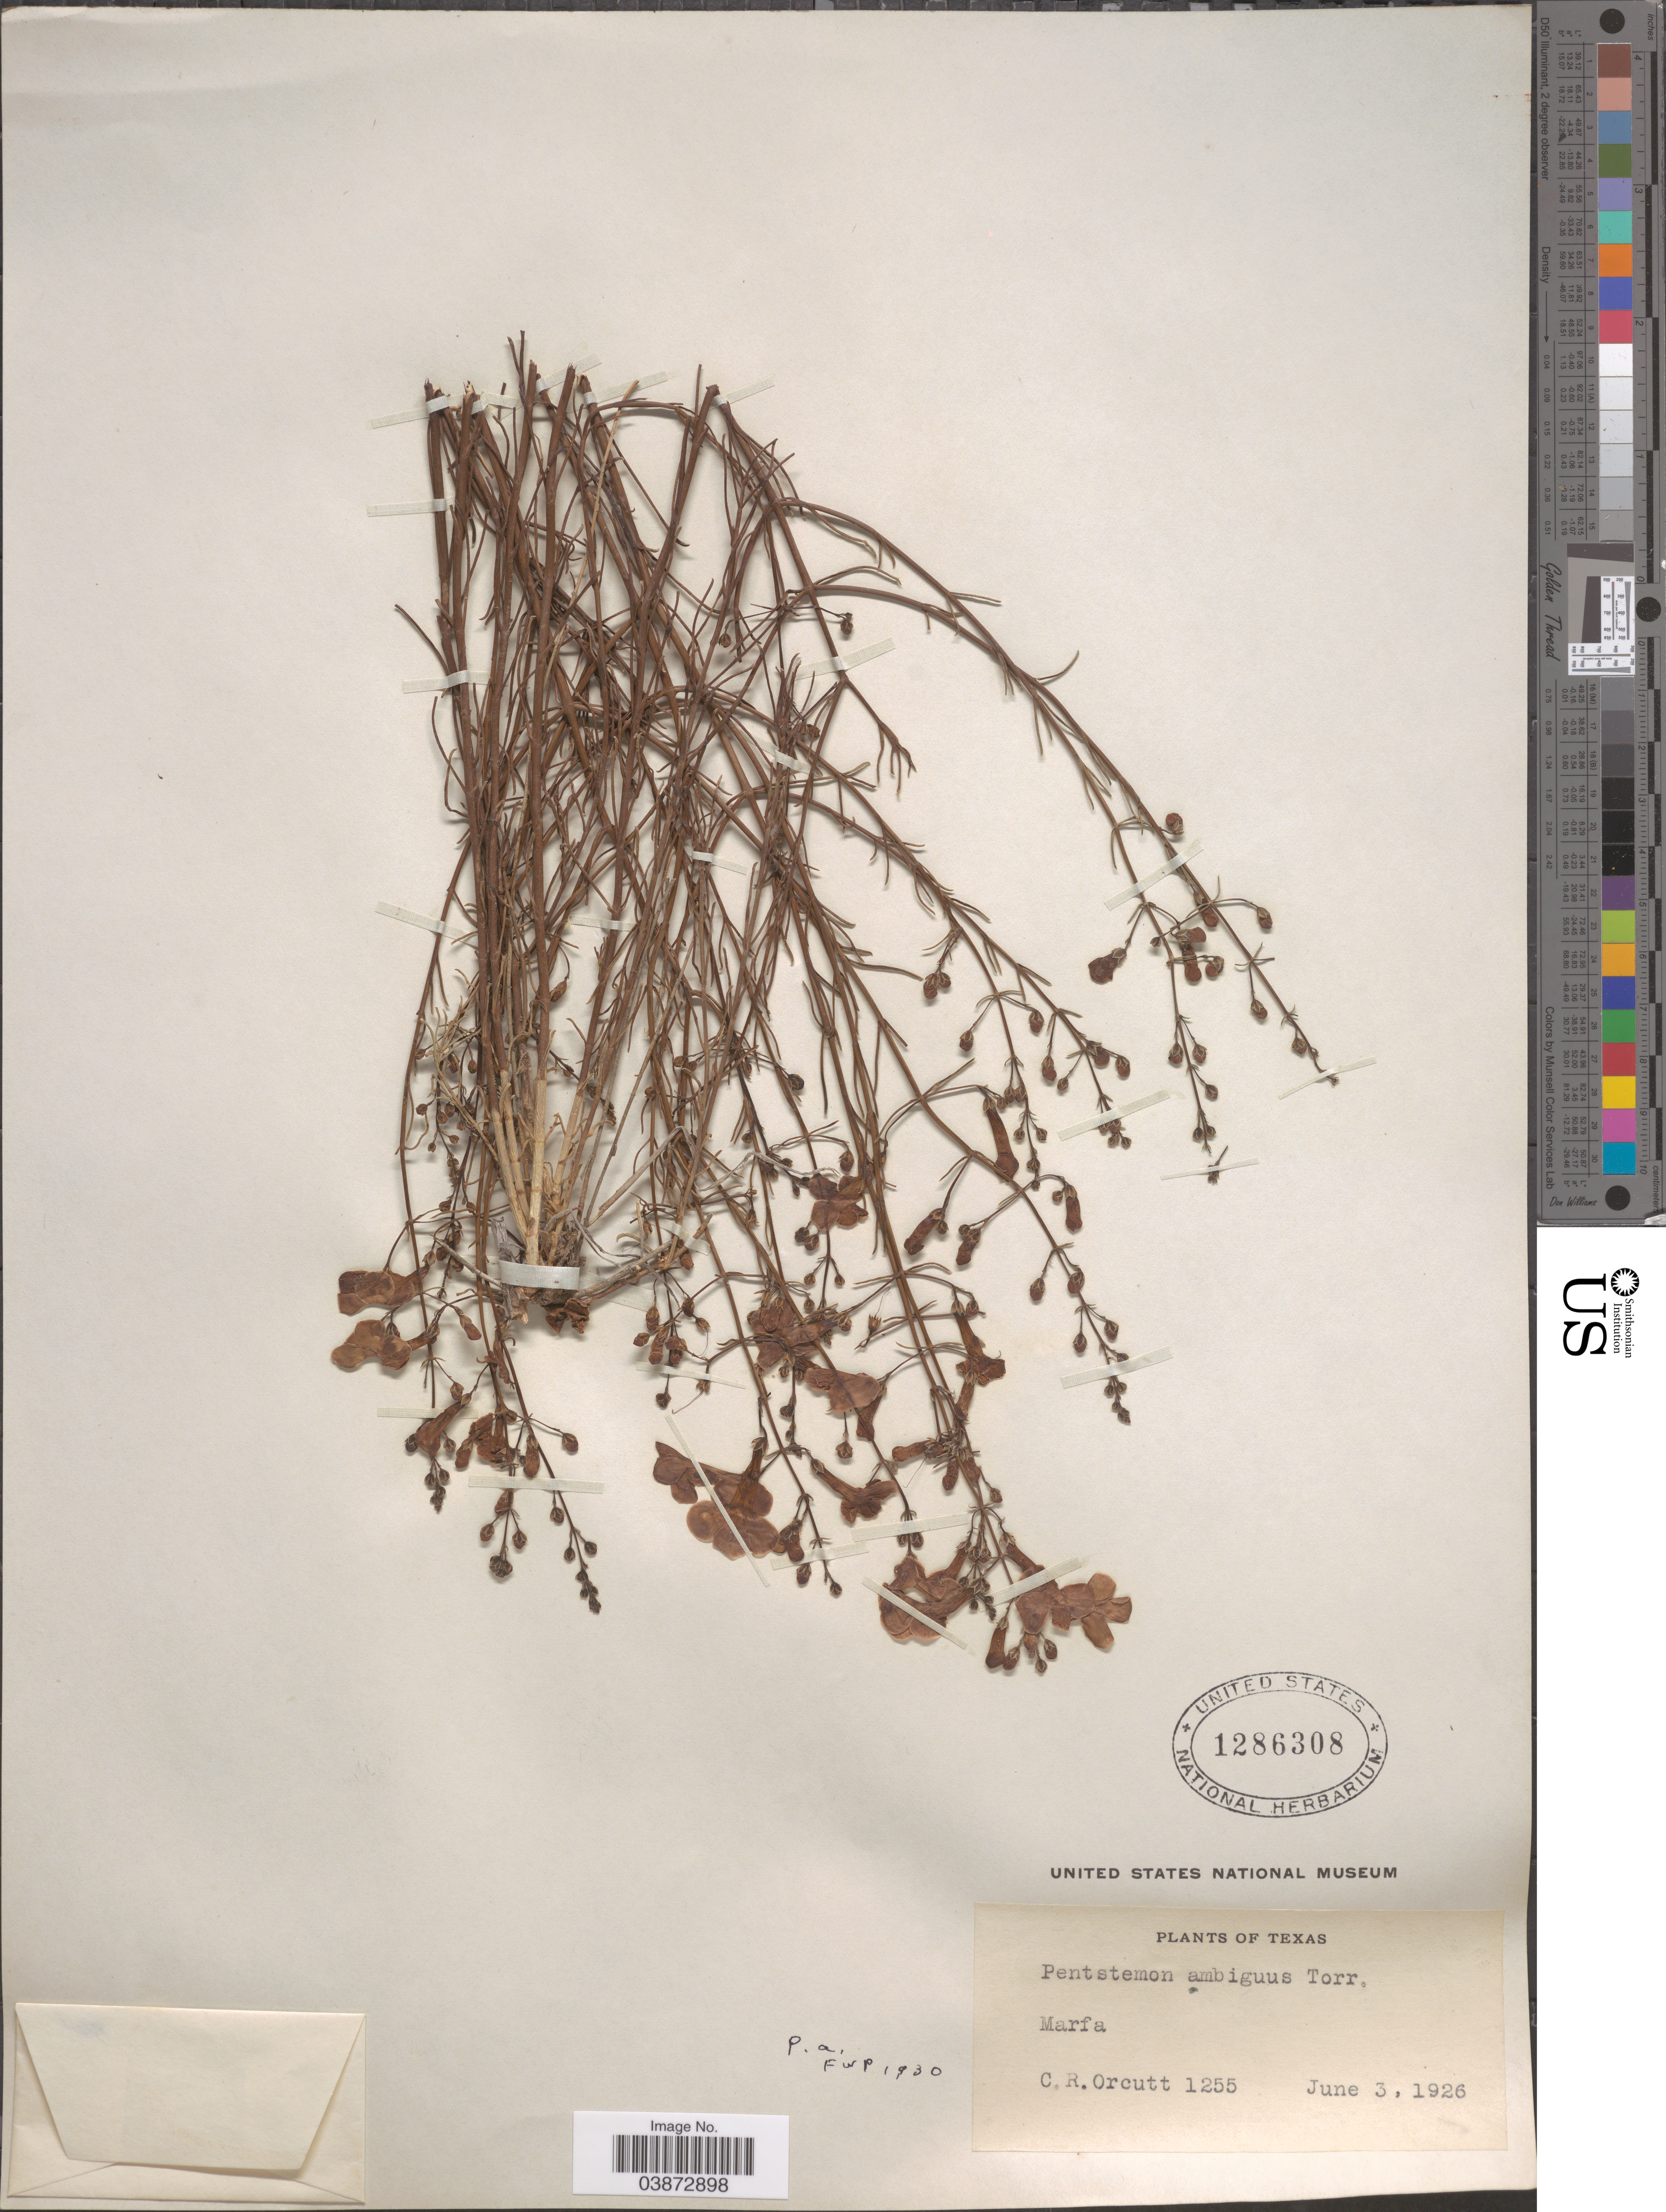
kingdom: Plantae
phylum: Tracheophyta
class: Magnoliopsida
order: Lamiales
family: Plantaginaceae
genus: Penstemon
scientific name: Penstemon ambiguus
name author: Torr.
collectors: C. R. Orcutt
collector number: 1255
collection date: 1926-06-03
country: United States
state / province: Texas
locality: Marfa.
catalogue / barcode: US 1286308